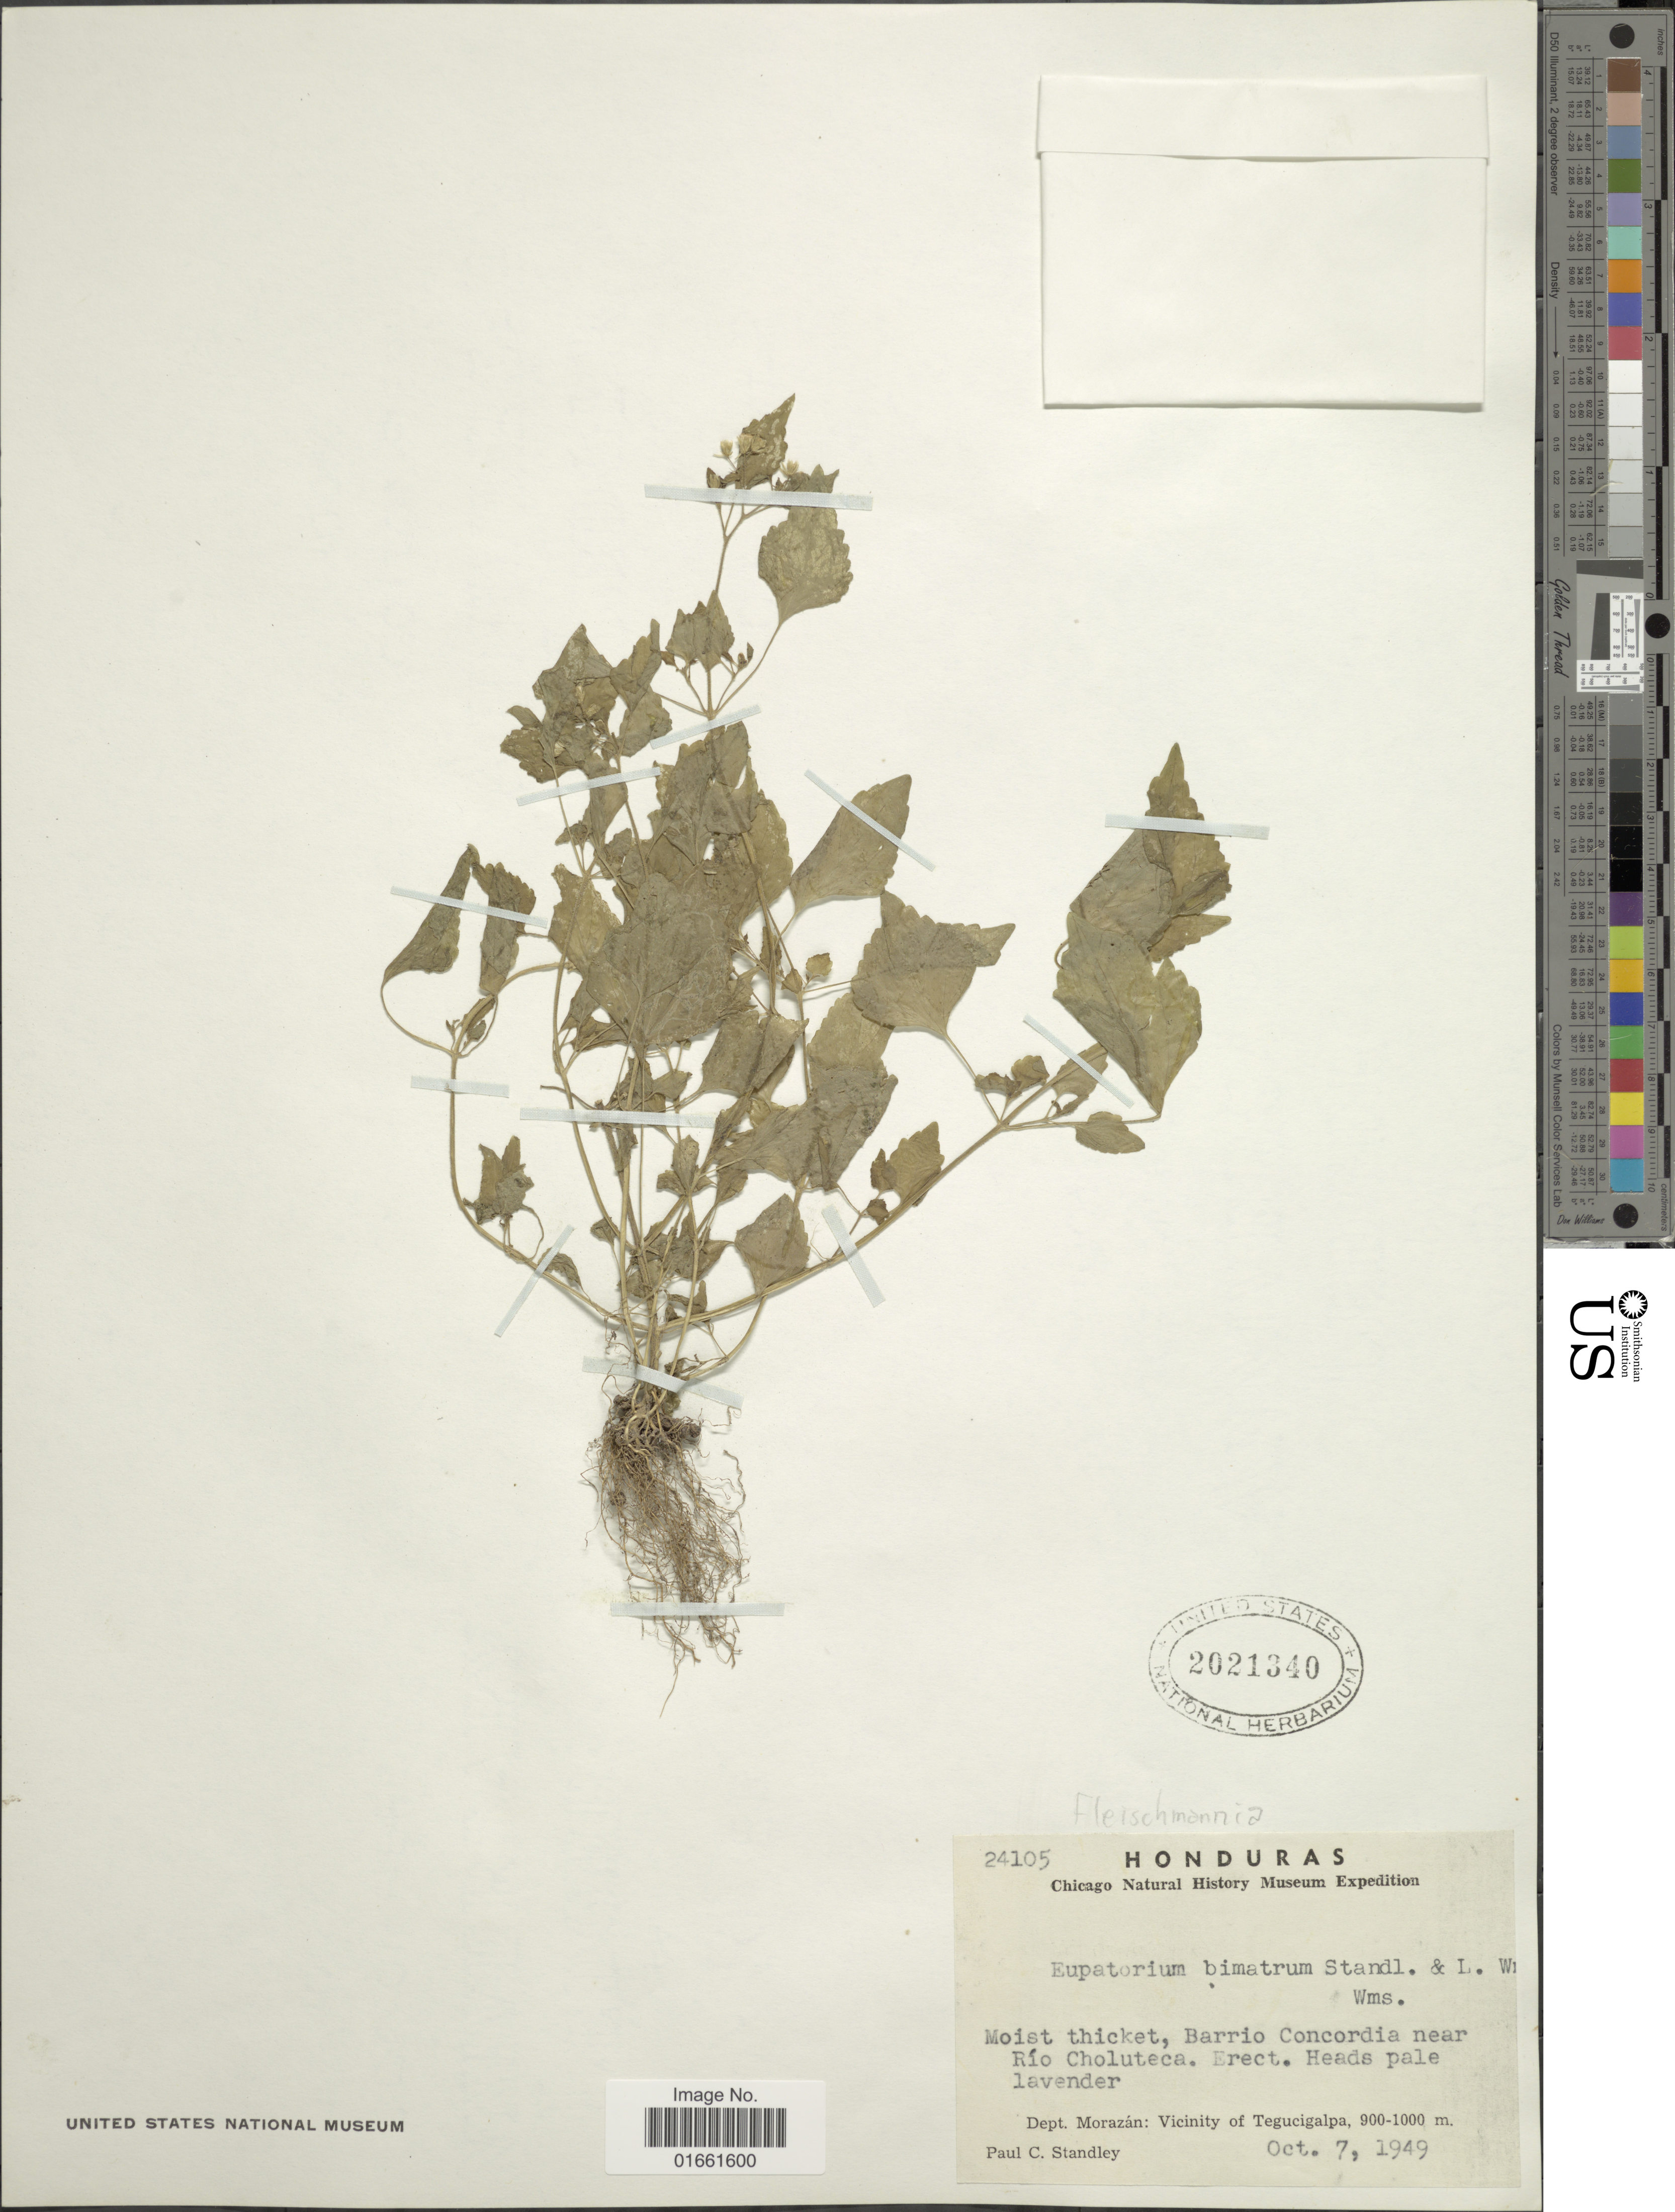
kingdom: Plantae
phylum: Tracheophyta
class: Magnoliopsida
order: Asterales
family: Asteraceae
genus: Fleischmannia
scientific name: Fleischmannia microstemon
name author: (Cass.) R.M. King & H. Rob.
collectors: P. C. Standley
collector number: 24105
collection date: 1949-10-07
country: Honduras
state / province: Fco. Morazán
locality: Moist thicket, Barrio Concordia near Rio Choluteca, Dept. Morazan, Vicinity of Tegucigalpa.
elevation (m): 900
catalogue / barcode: US 2021340